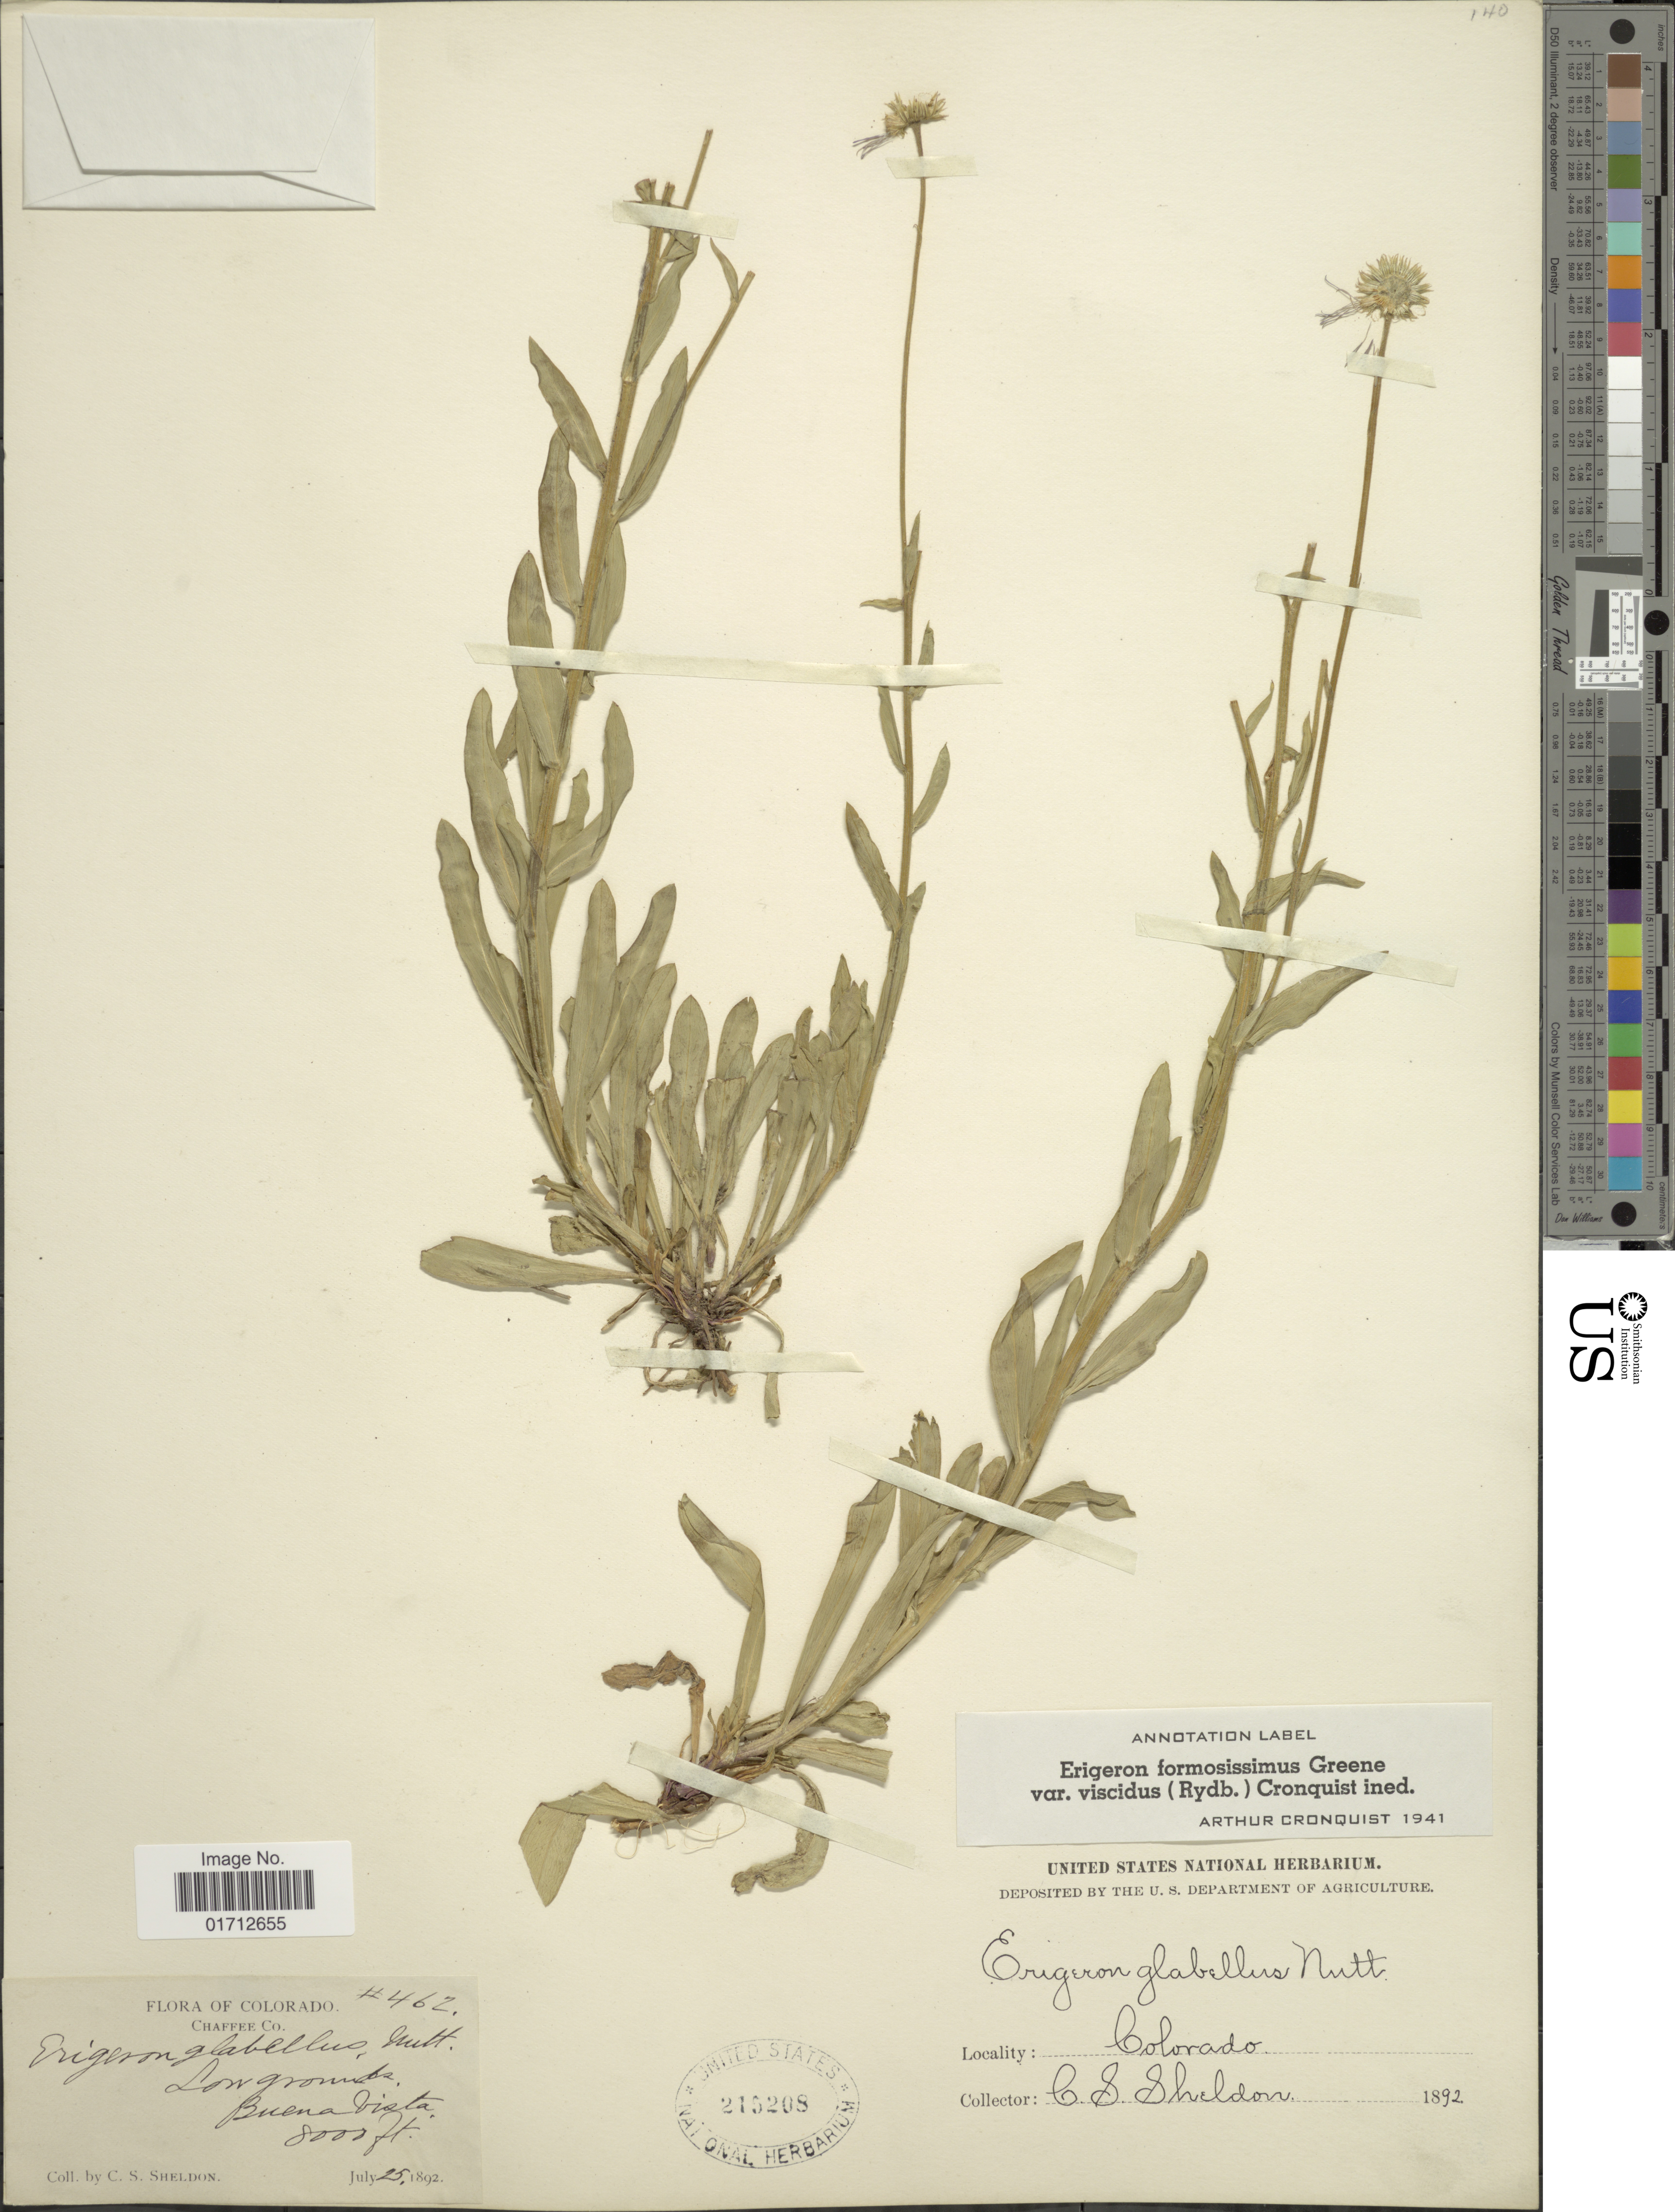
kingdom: Plantae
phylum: Tracheophyta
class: Magnoliopsida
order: Asterales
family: Asteraceae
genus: Erigeron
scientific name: Erigeron formosissimus var. viscidus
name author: (Rydb.) Cronq.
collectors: C. S. Sheldon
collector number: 462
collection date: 1892-07-25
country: United States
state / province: Colorado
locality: Buena Vista.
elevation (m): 2438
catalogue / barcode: US 215208